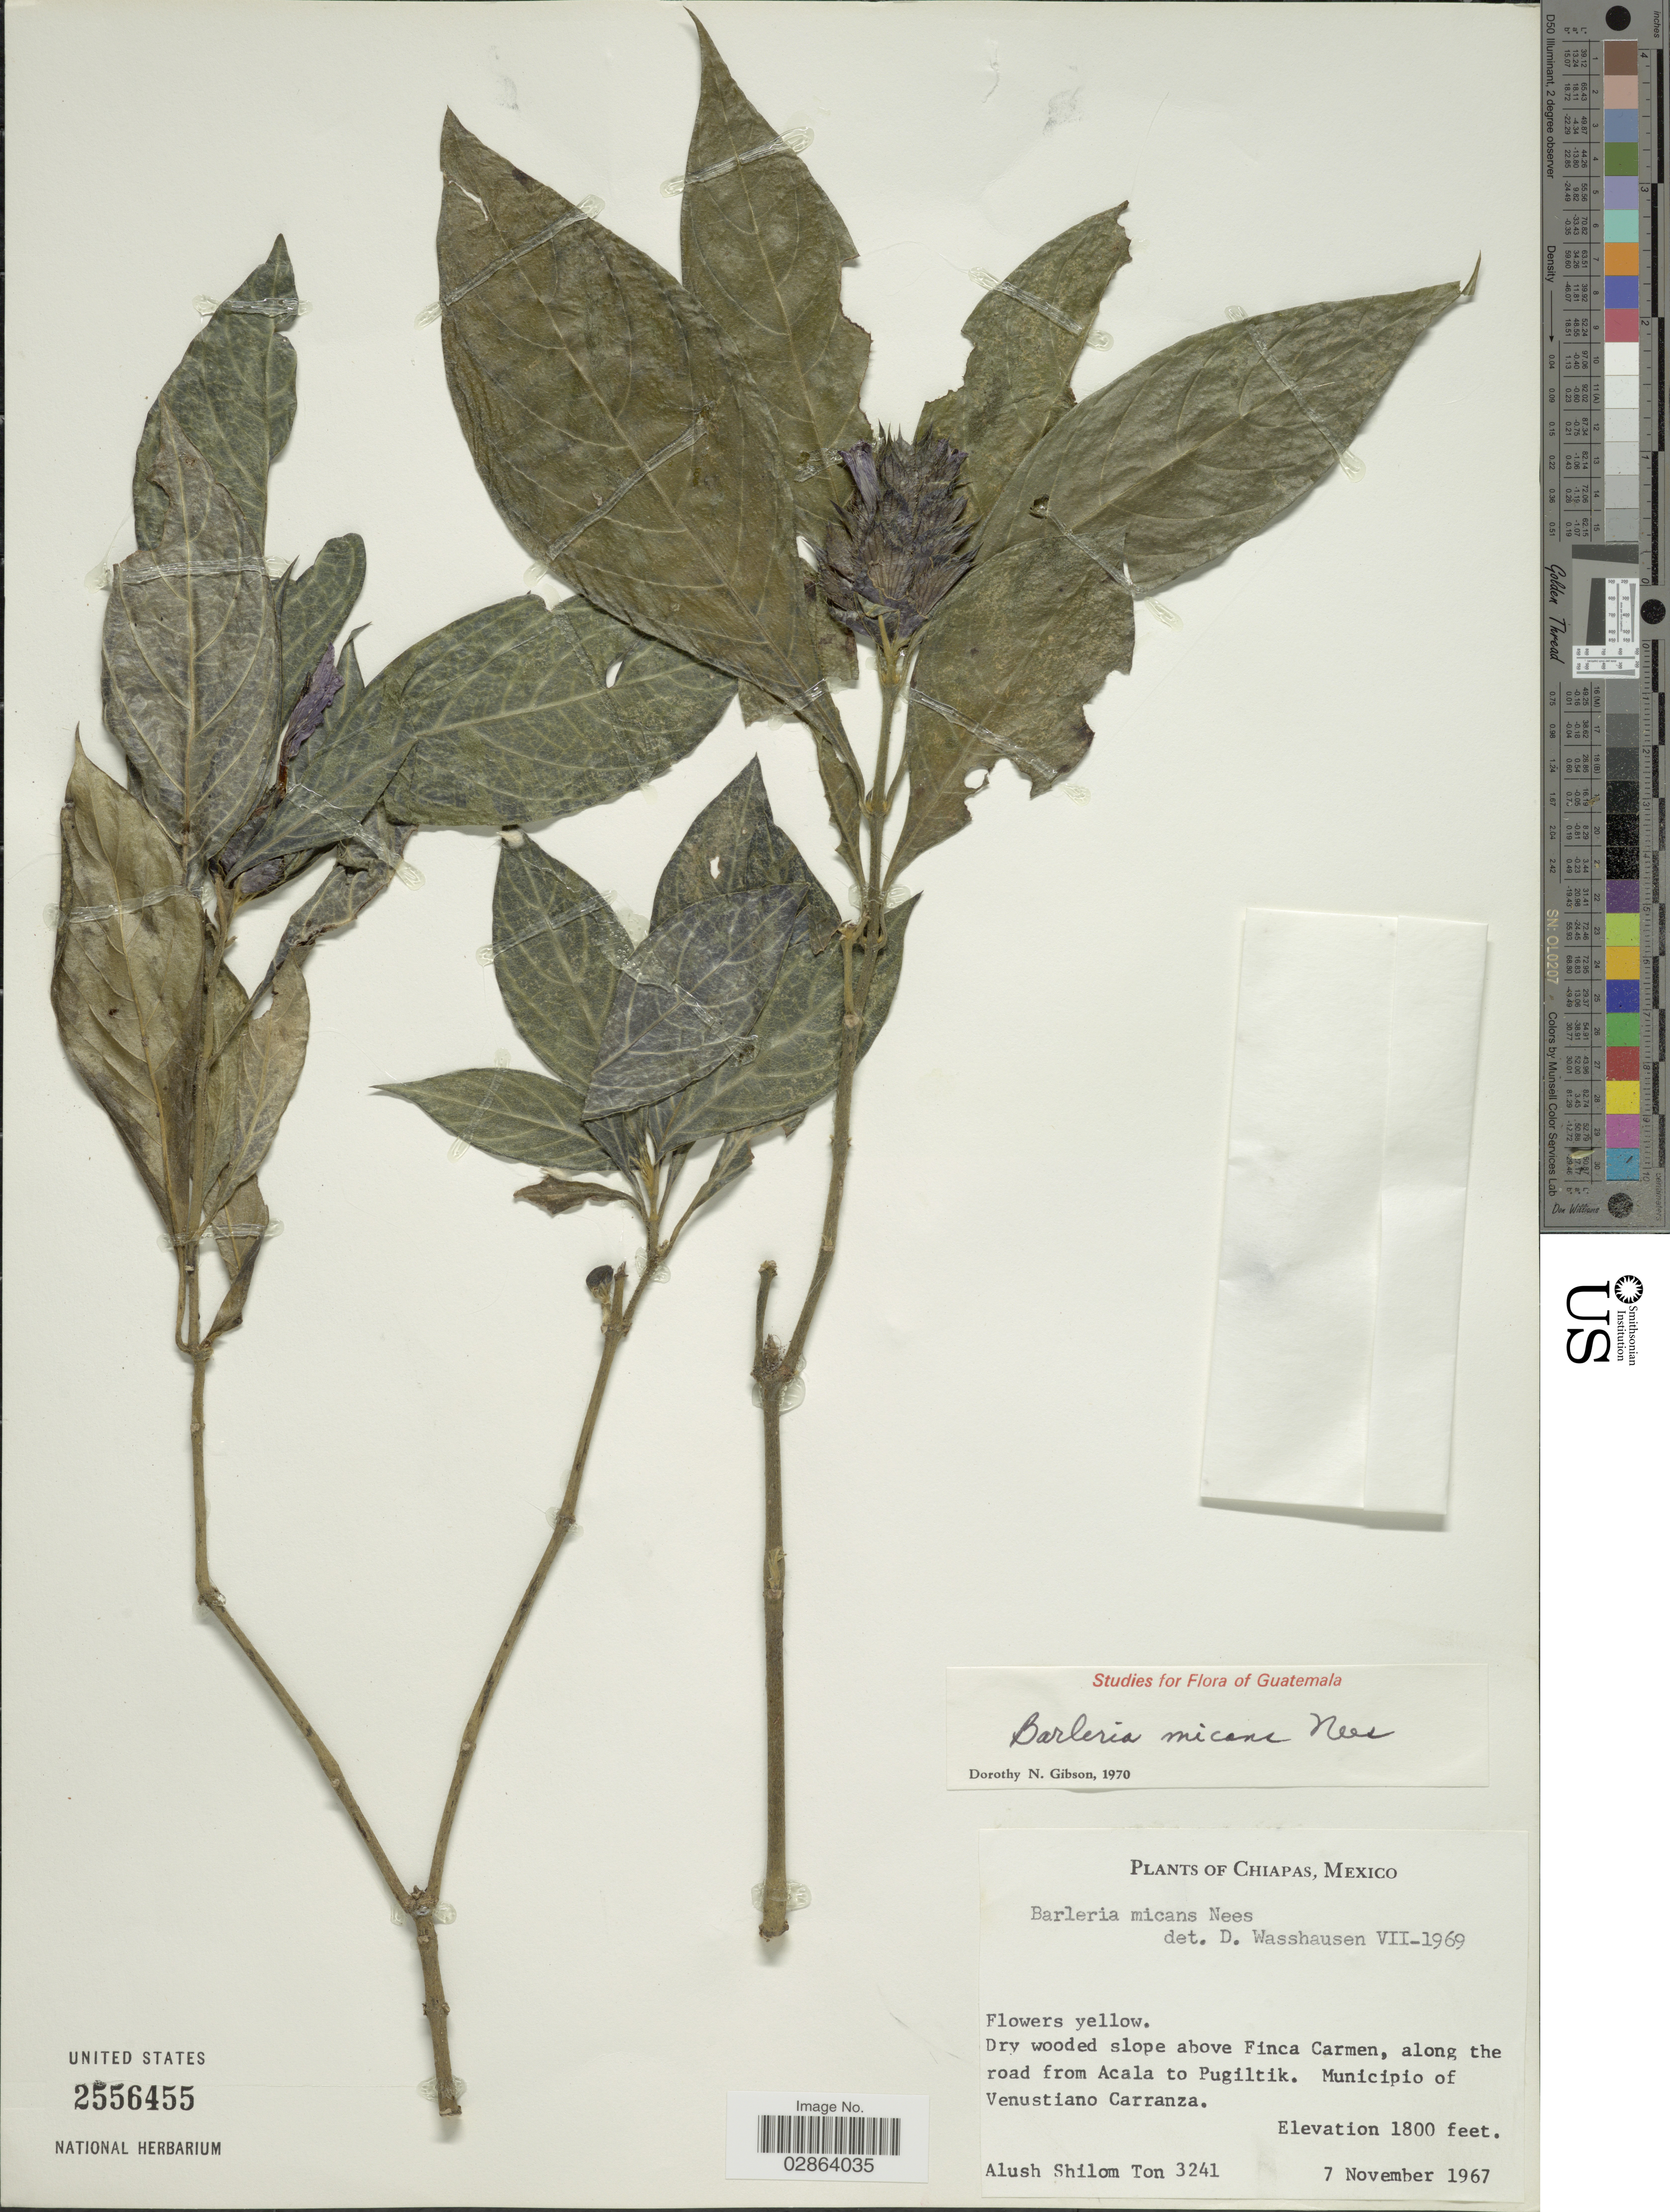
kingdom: Plantae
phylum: Tracheophyta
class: Magnoliopsida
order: Lamiales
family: Acanthaceae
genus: Barleria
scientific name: Barleria oenotheroides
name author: Dum. Cours.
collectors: A. M. Ton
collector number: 3241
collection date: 1967-11-07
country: Mexico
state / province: Chiapas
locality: Dry wooded slope above Finca Carmen, along the road from Acala to Pugiltik, Municipio Venustiano Carranza.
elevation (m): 549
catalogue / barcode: US 2556455